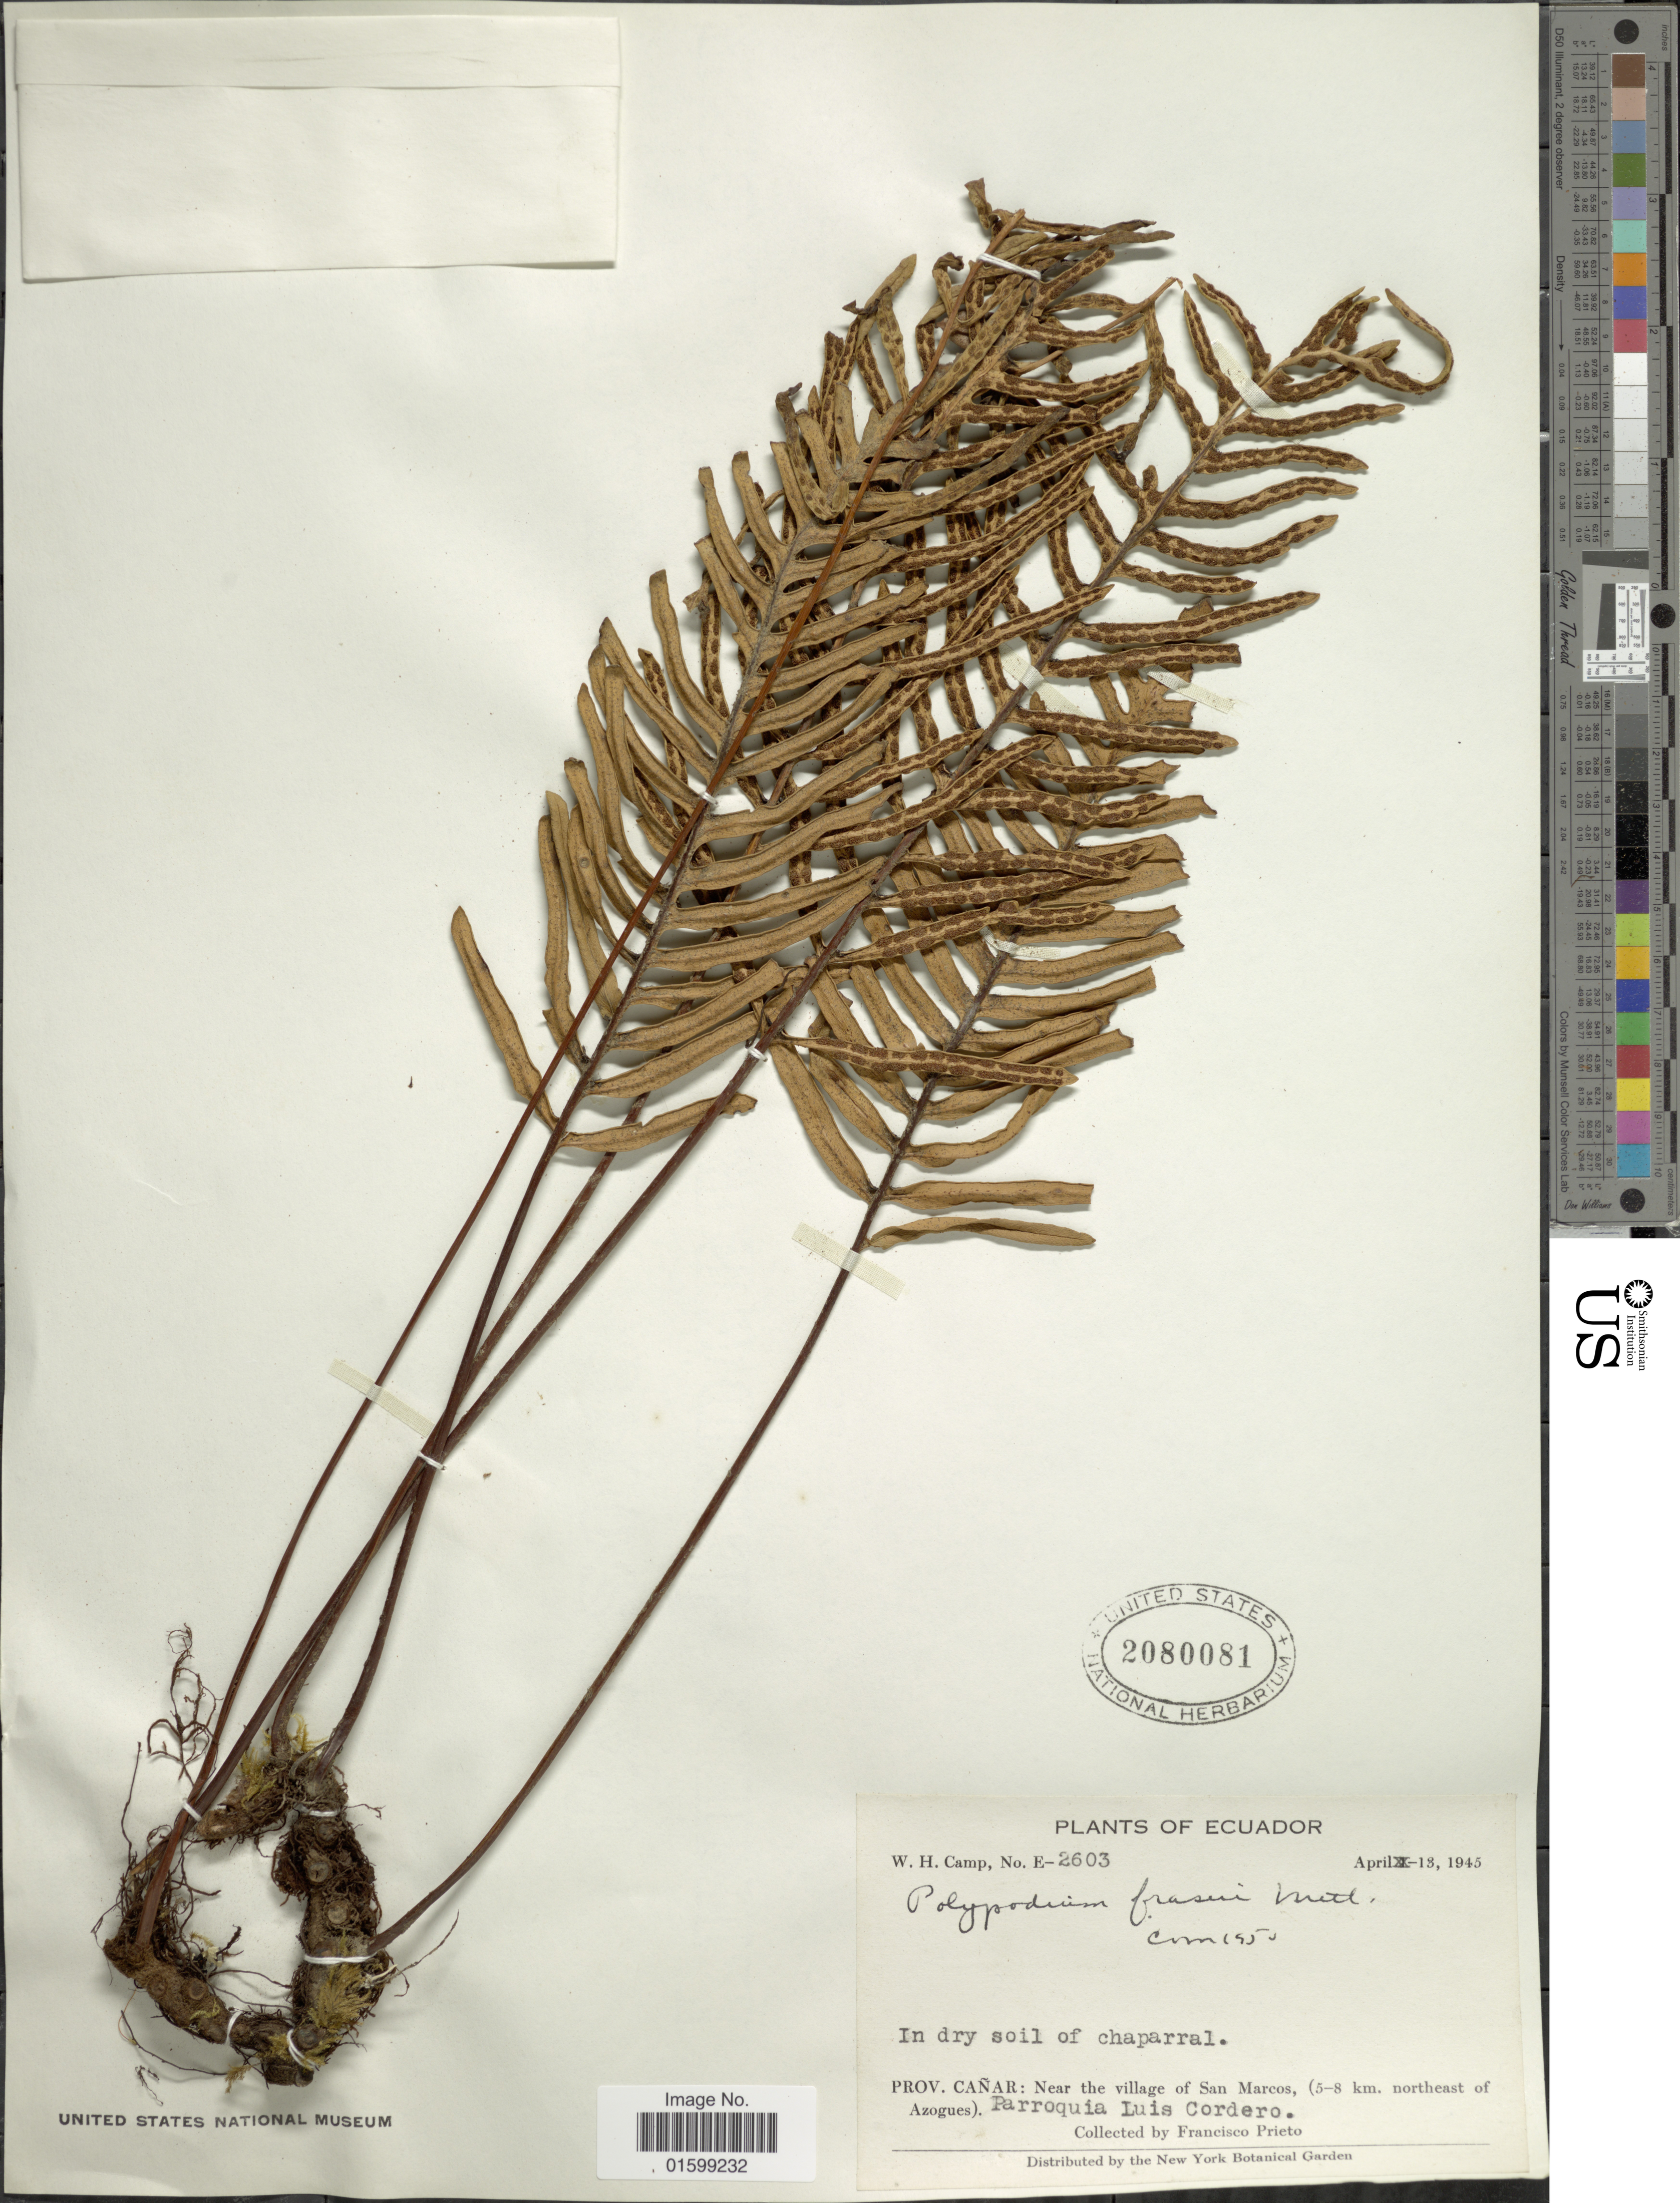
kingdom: Plantae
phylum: Tracheophyta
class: Polypodiopsida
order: Polypodiales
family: Polypodiaceae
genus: Pleopeltis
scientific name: Pleopeltis fraseri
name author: (Kuhn) A.R. Sm.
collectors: F. Prieto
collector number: E-2603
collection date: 1945-04-13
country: Ecuador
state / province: Cañar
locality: In dry soil of chaparral, near the village of San Marcos, (5-8 km. northeast of Azogues), Parroquia Luis Cordero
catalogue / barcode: US 2080081